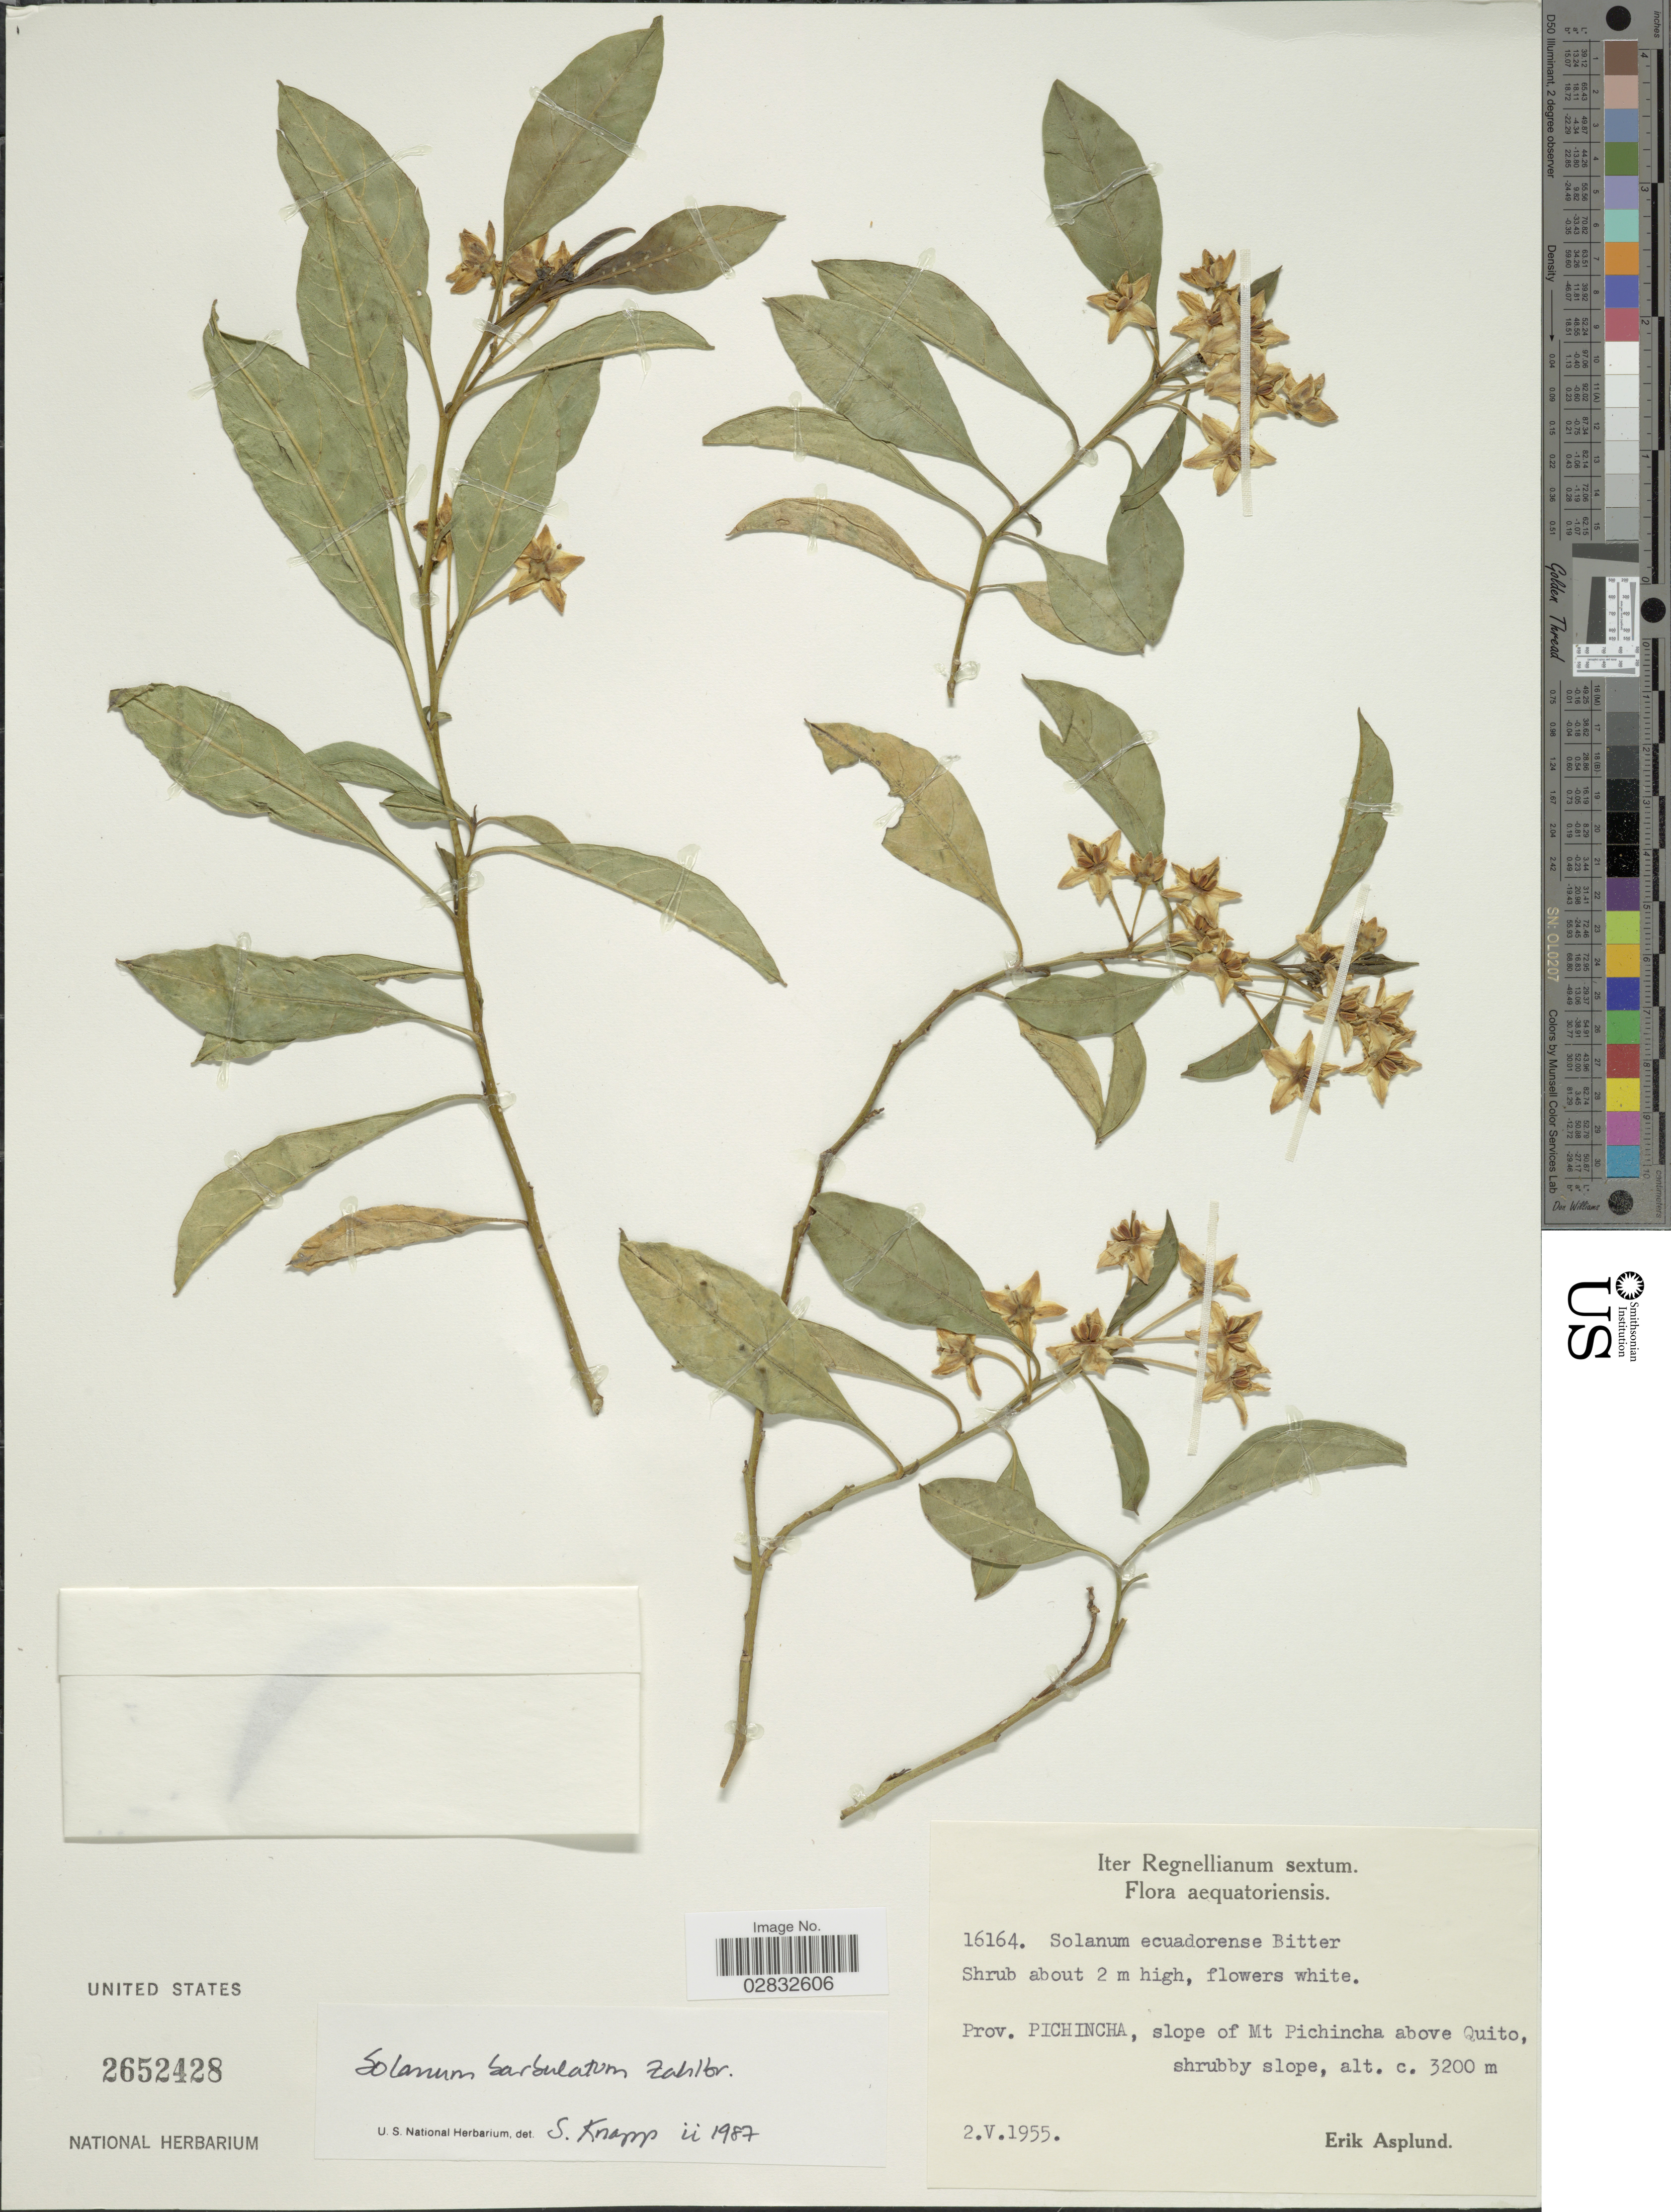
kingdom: Plantae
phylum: Tracheophyta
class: Magnoliopsida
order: Solanales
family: Solanaceae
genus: Solanum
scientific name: Solanum barbulatum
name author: Zahlbr.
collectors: E. Asplund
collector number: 16164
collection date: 1955-05-02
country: Ecuador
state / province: Pichincha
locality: Slope of Mt Pichincha above Quito.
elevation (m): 3200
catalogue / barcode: US 2652428